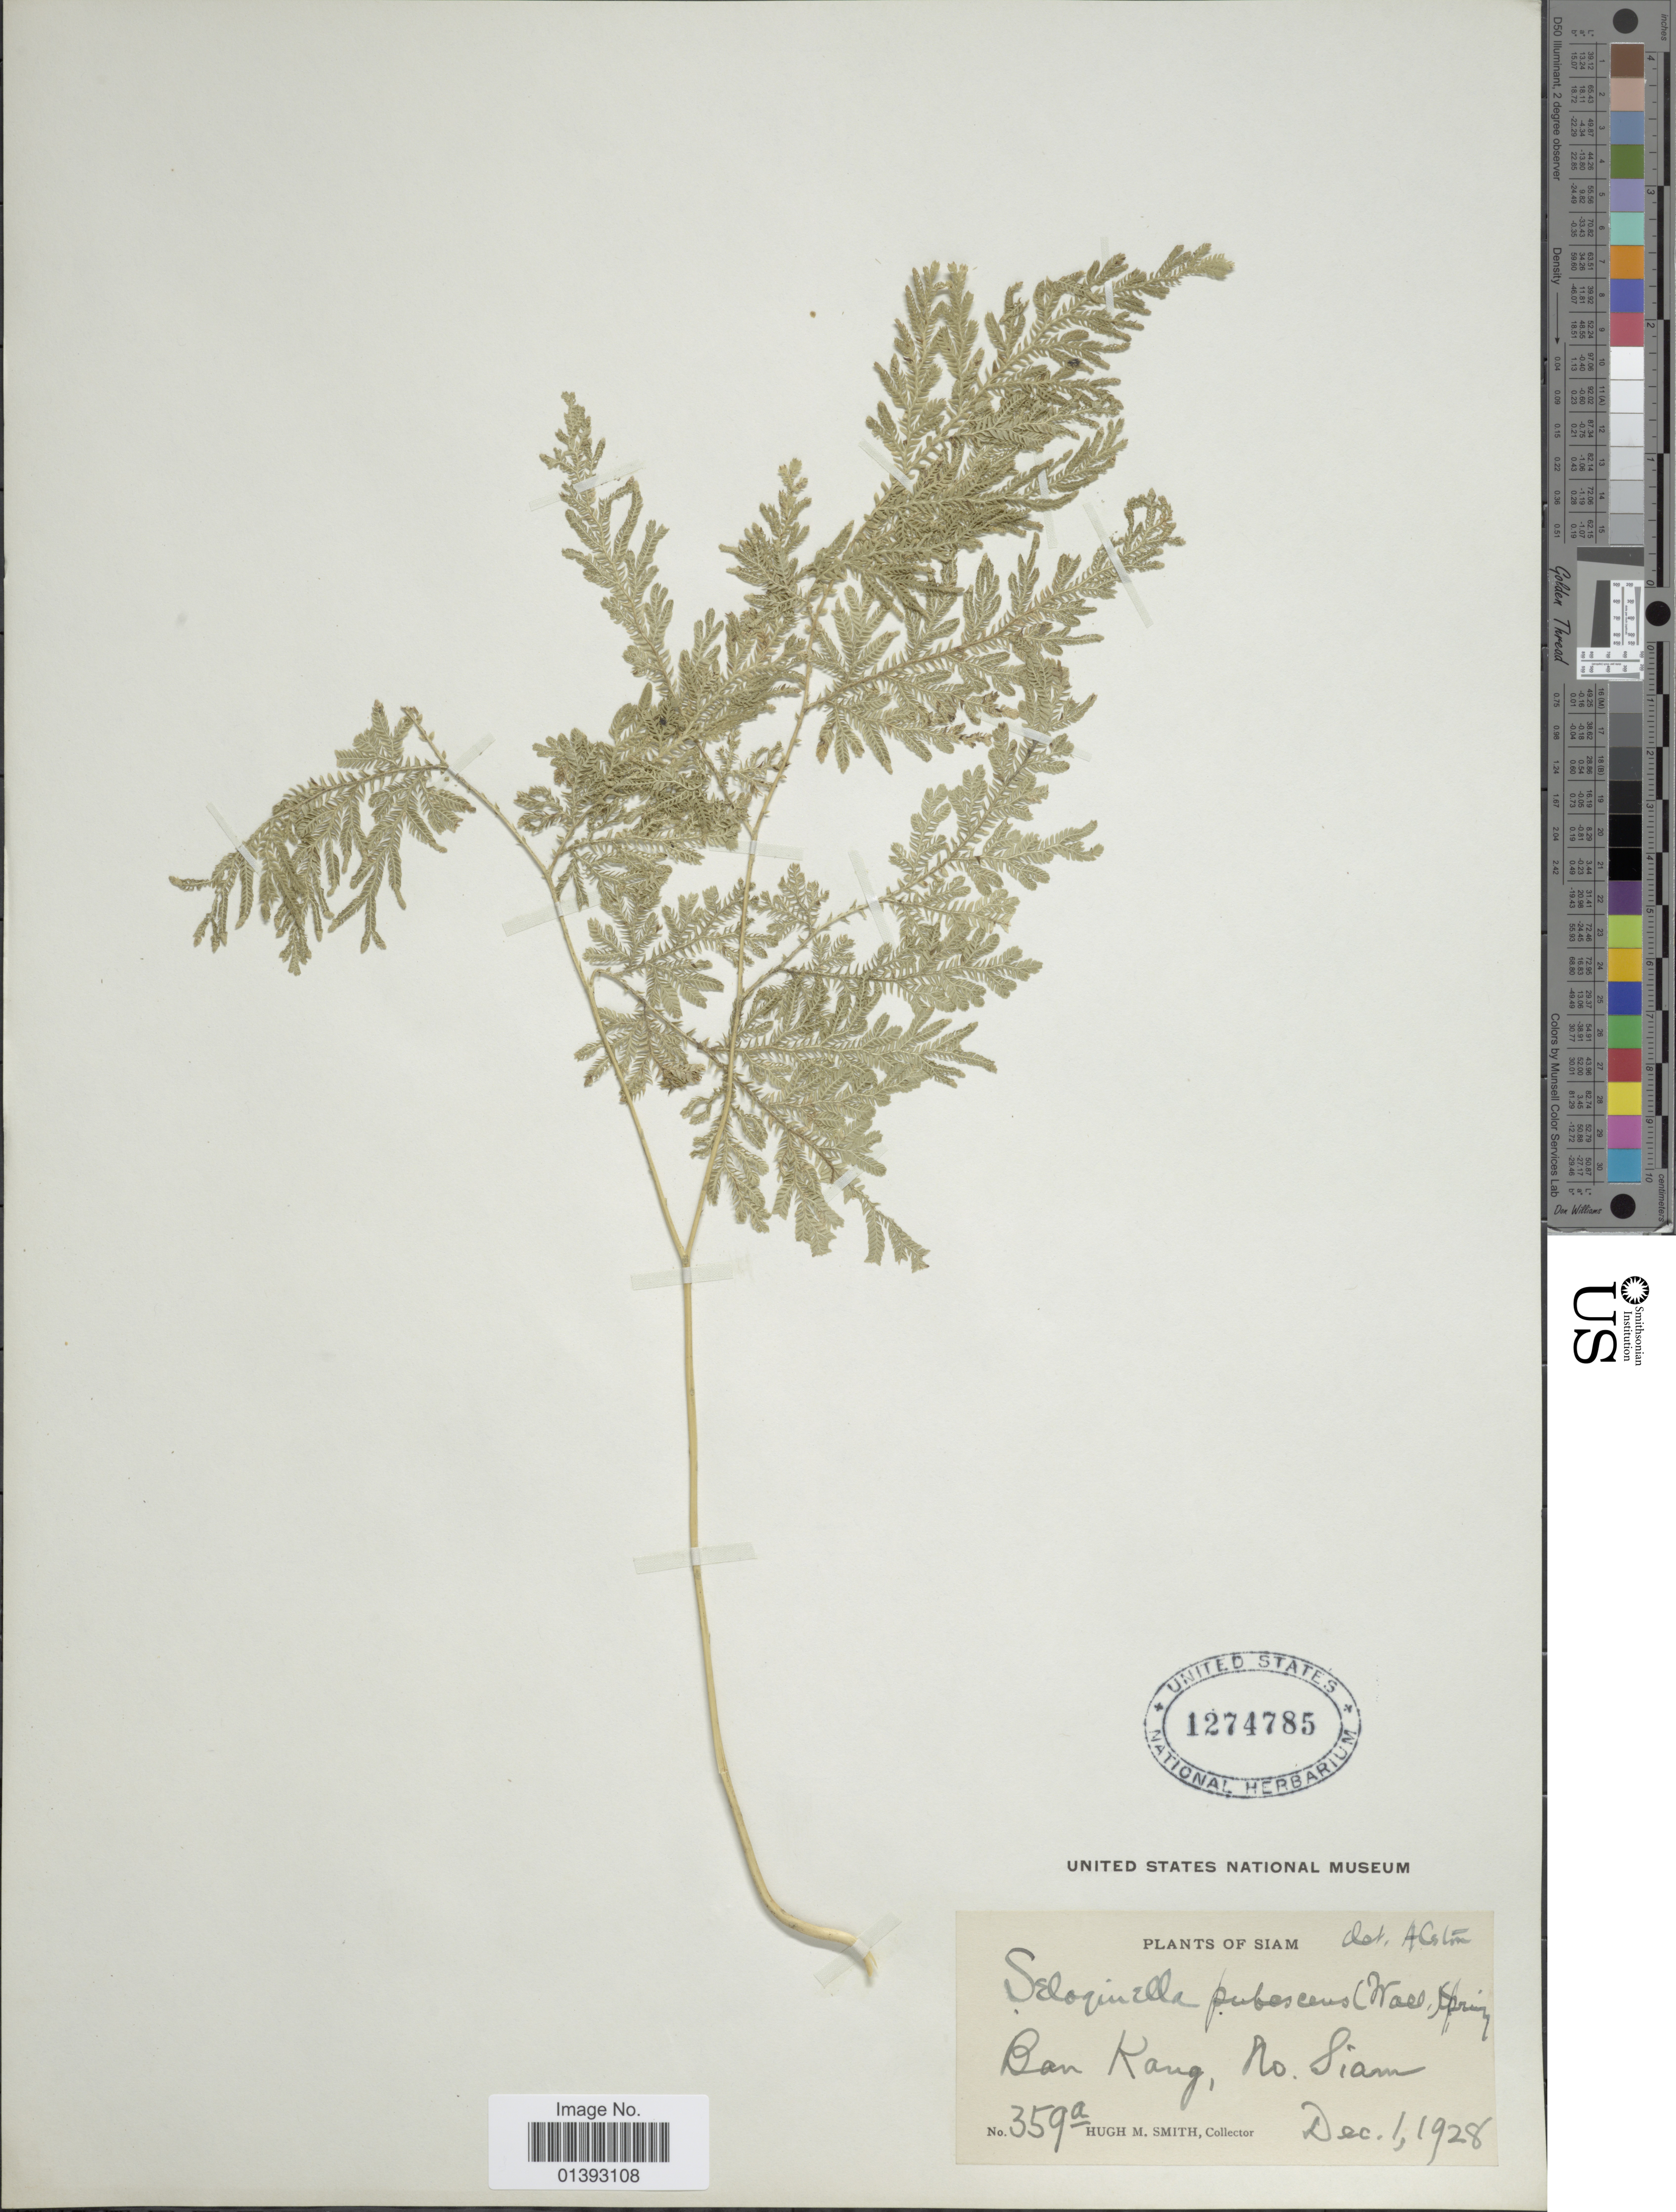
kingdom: Plantae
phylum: Tracheophyta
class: Lycopodiopsida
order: Selaginellales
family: Selaginellaceae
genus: Selaginella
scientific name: Selaginella pubescens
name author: (Wall. ex Hook. & Grev.) Spring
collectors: H. M. Smith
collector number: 359a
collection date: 1928-12-01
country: Thailand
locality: Siam, Ban Kang, No. Siam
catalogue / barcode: US 1274785